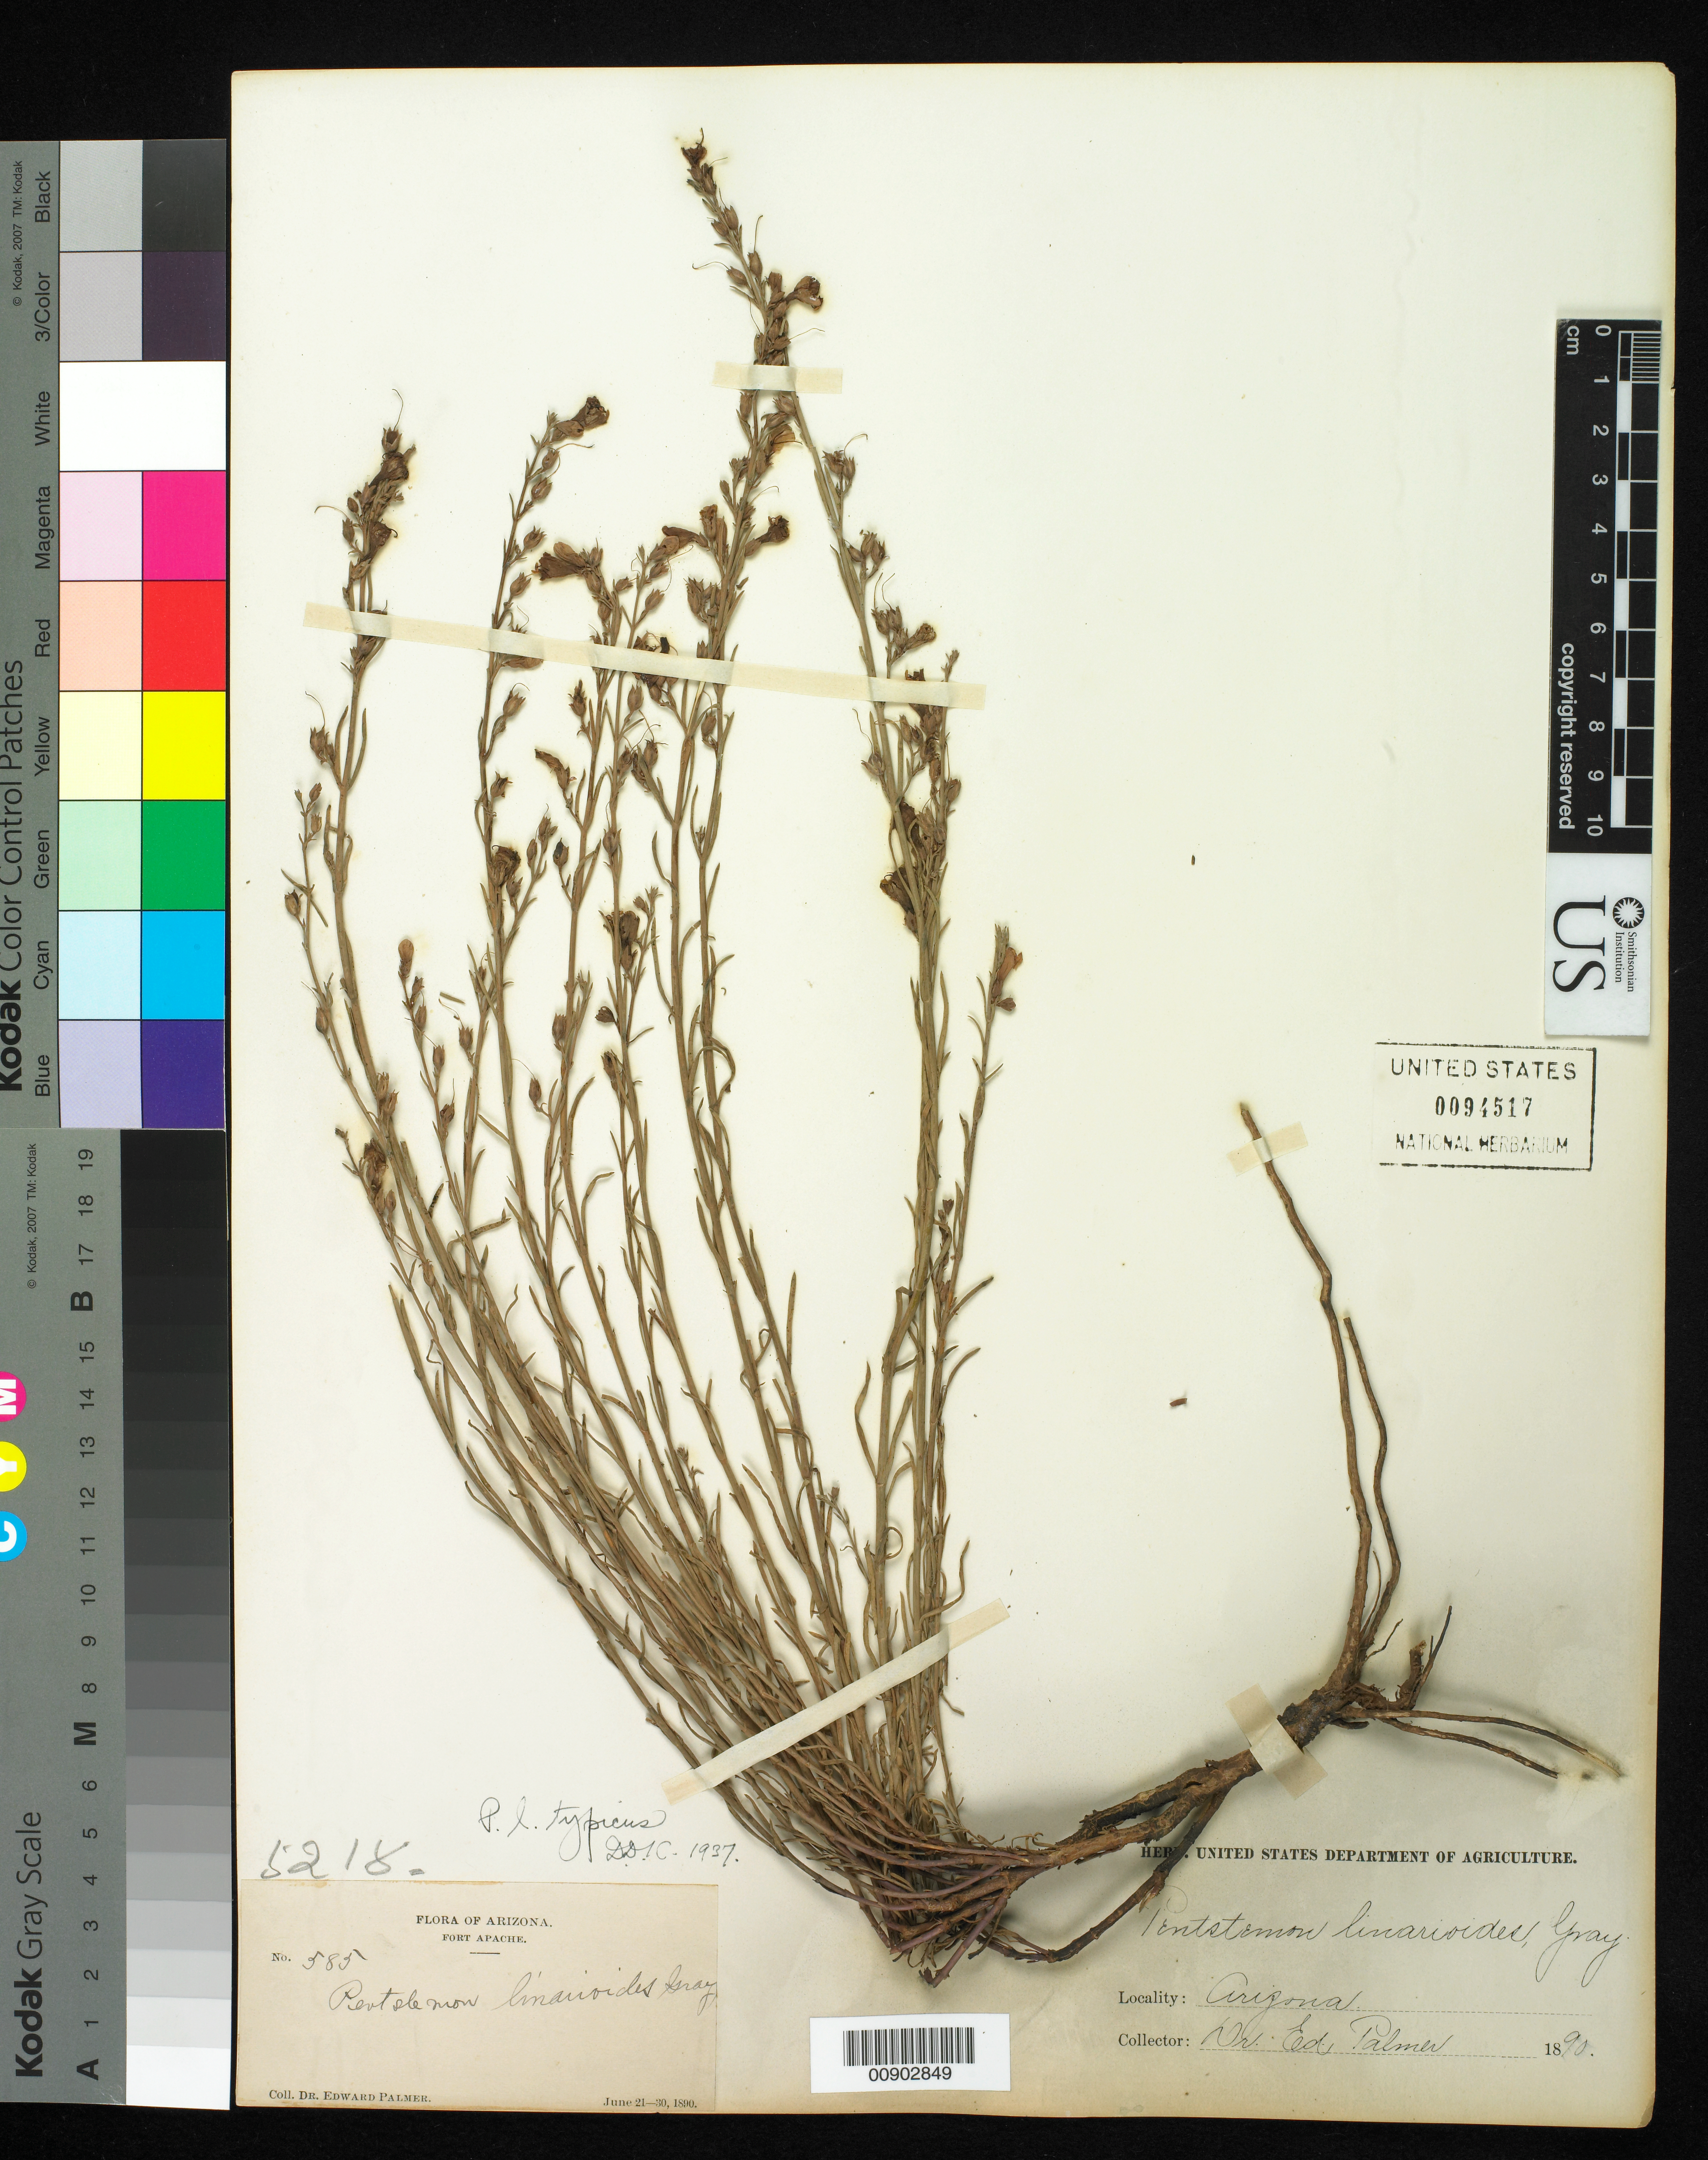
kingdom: Plantae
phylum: Tracheophyta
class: Magnoliopsida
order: Lamiales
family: Plantaginaceae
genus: Penstemon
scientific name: Penstemon linarioides subsp. linarioides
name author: A. Gray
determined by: Keck, David D.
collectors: E. Palmer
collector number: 585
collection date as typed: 21 Jun 1890 to 30 Jun 1890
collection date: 1890-06-21/1890-06-30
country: United States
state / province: Arizona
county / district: Navajo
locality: Fort Apache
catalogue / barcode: US 94517